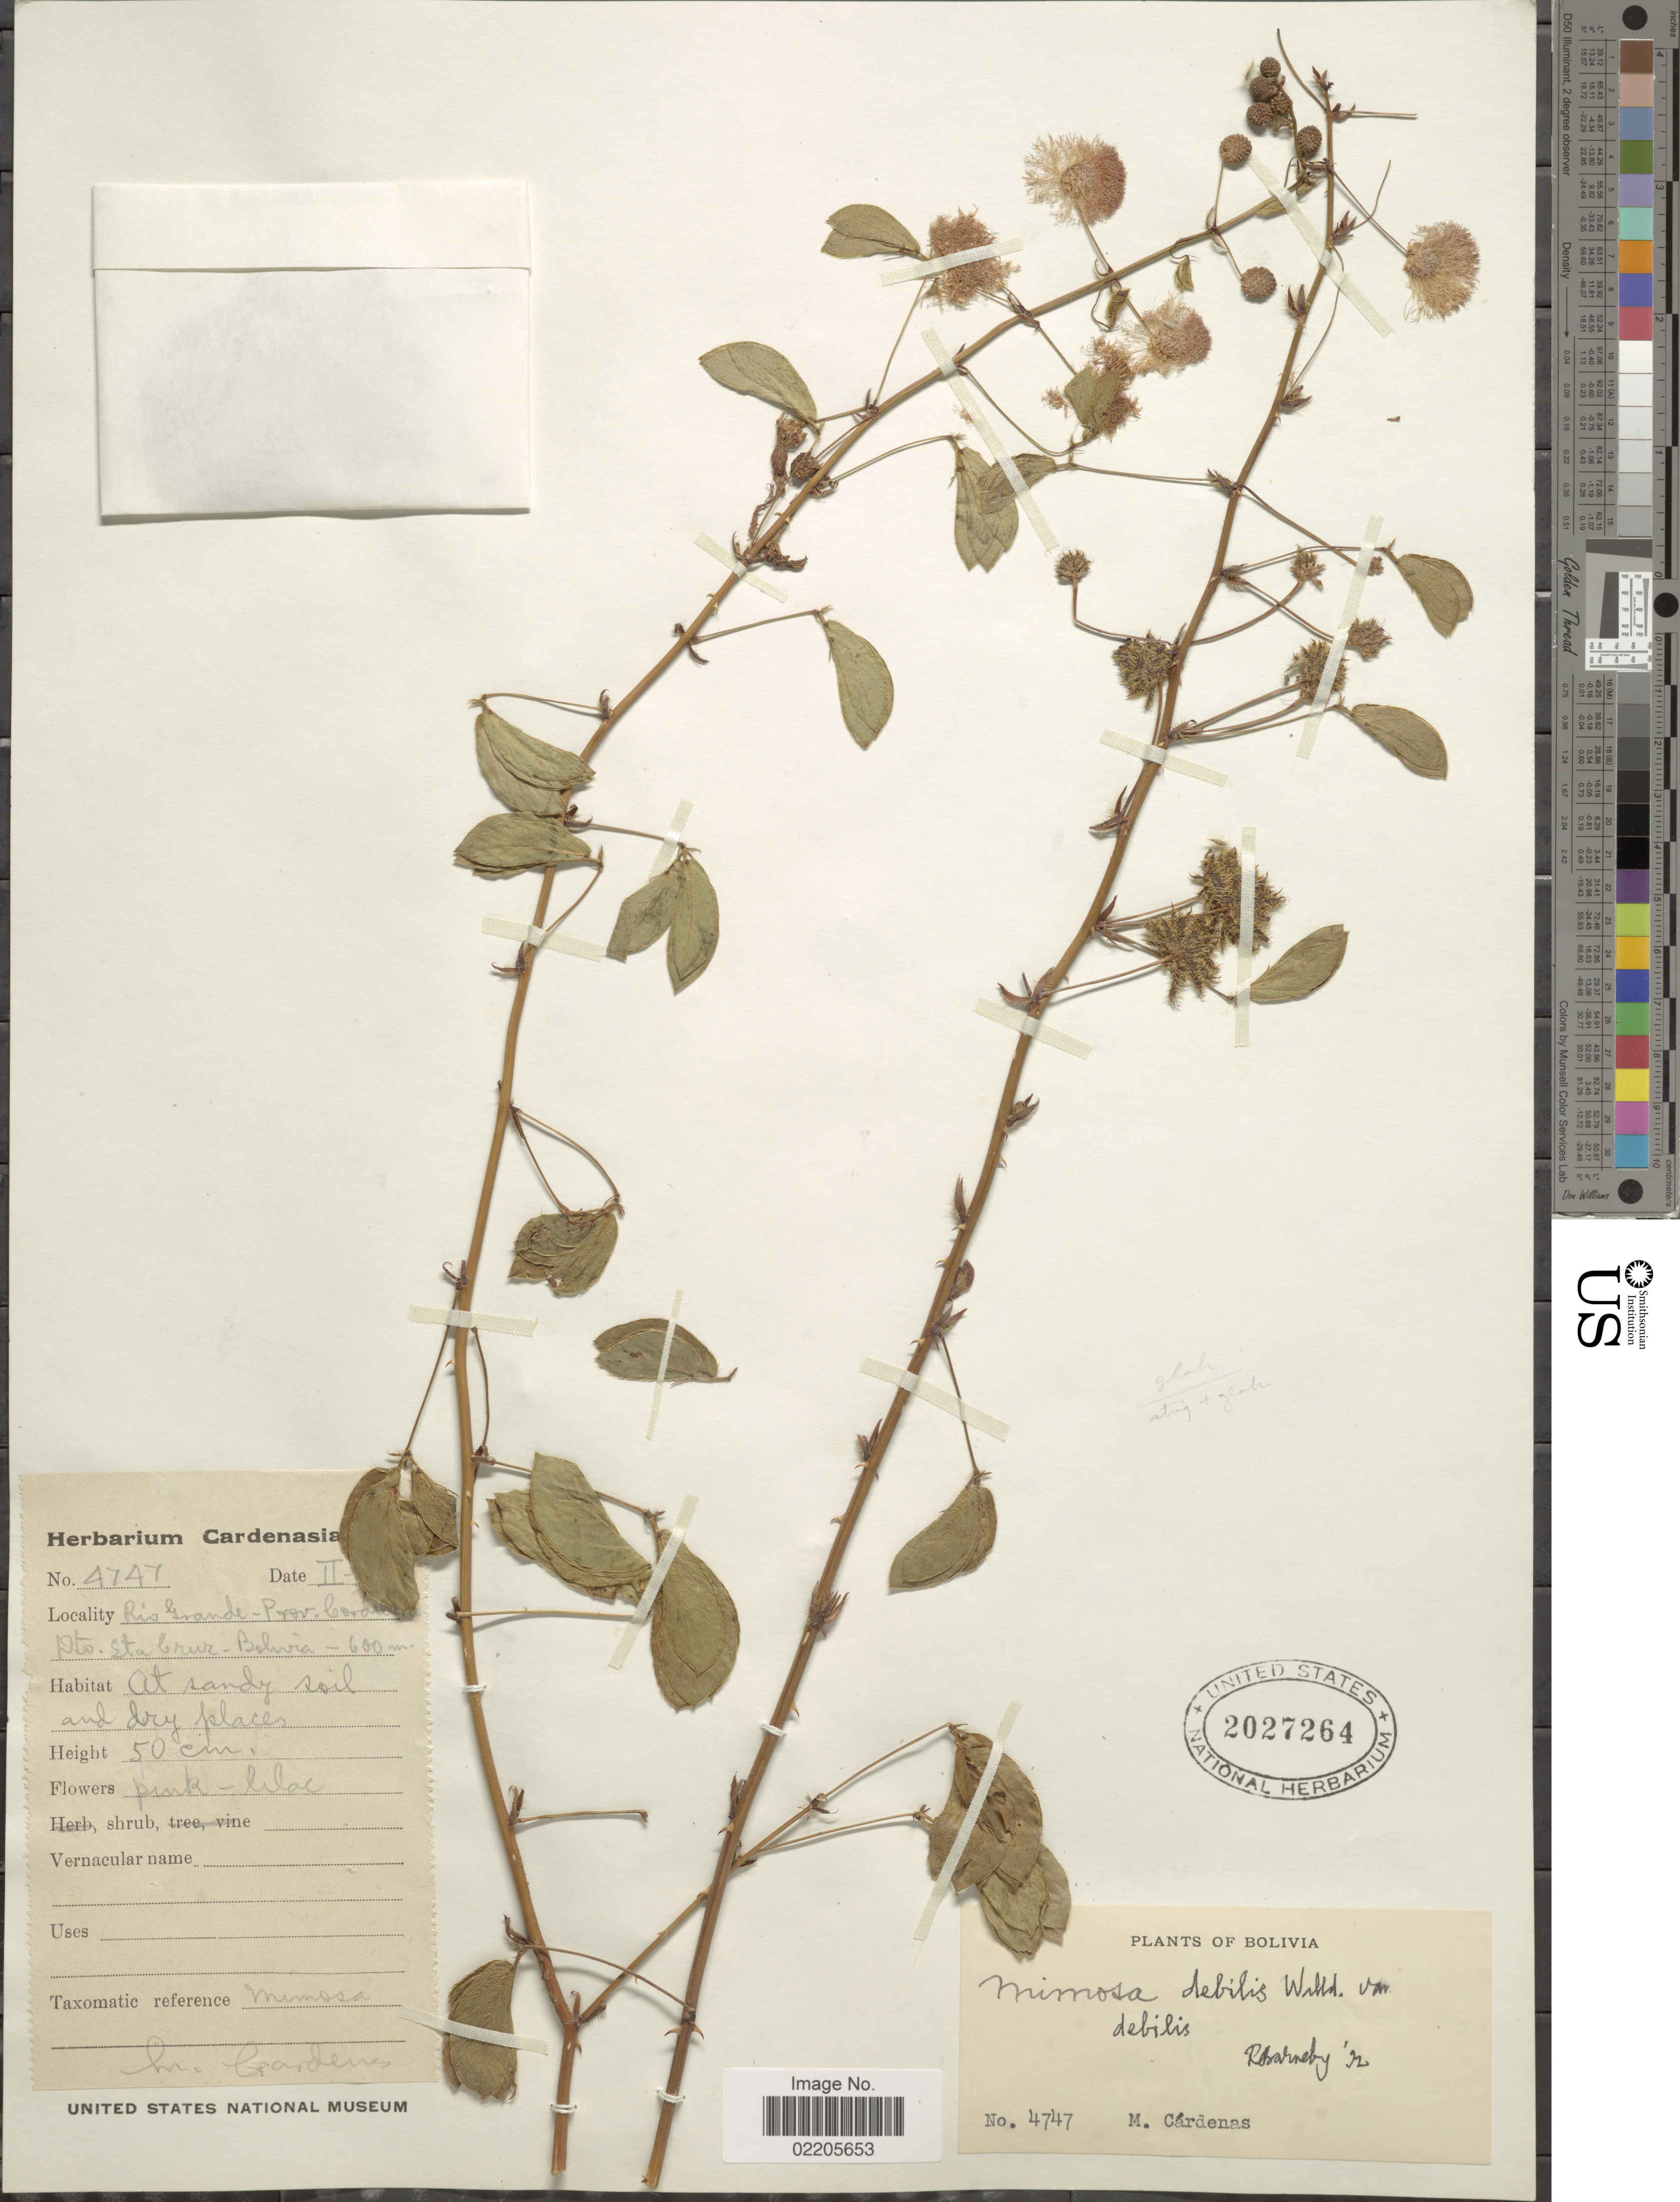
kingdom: Plantae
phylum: Tracheophyta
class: Magnoliopsida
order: Fabales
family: Fabaceae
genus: Mimosa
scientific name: Mimosa debilis var. debilis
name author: Humb. & Bonpl. ex Willd.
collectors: M. Cárdenas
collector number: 4747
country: Bolivia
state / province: Santa Cruz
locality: Rio Grande- Prov Cordillera. Dto. Sta. Cruz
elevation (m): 600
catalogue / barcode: US 2027264